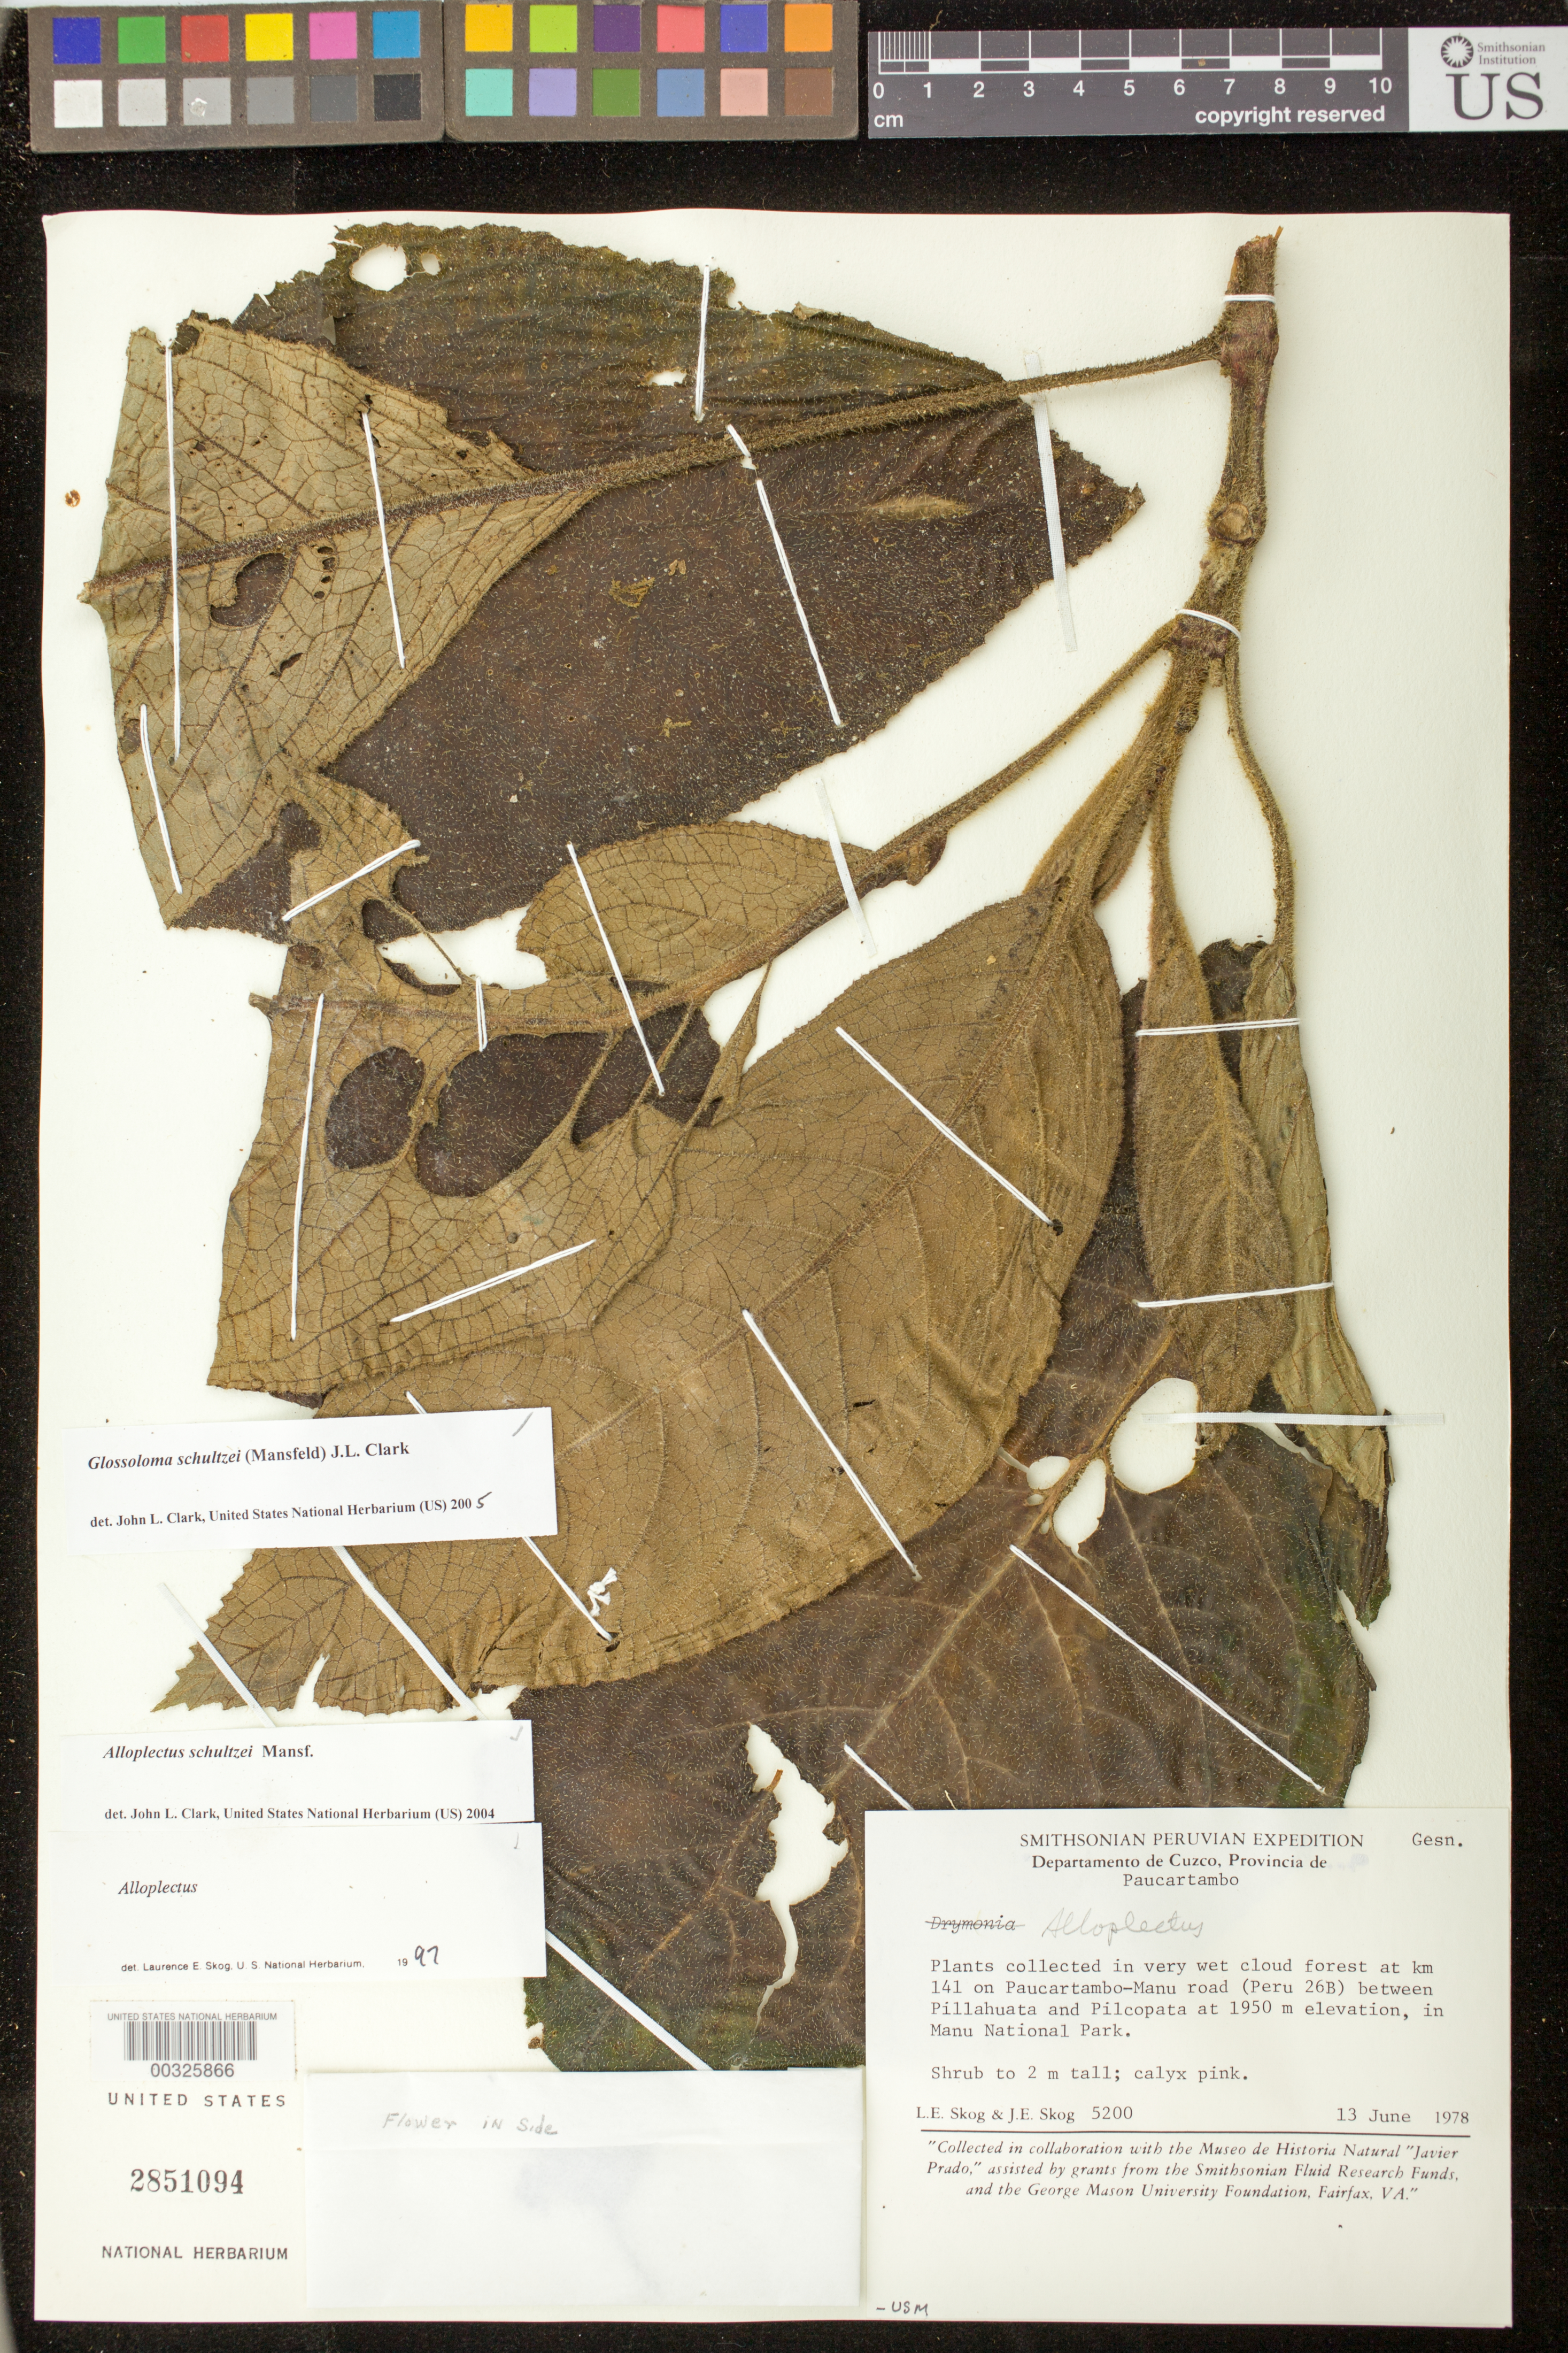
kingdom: Plantae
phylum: Tracheophyta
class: Magnoliopsida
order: Lamiales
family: Gesneriaceae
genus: Glossoloma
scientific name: Glossoloma schultzei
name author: (Mansf.) J.L. Clark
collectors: L. E. Skog & J. E. Skog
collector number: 5200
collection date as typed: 13 Jun 1978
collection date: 1978-06-13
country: Peru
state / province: Cusco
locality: Prov. Paucartambo; at km 141 on Paucartambo - Manu road (Peru 26B) between Pillahuata and Pilcopata, in Manu National Park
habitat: In very wet cloud forest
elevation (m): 1950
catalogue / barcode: US 2851094